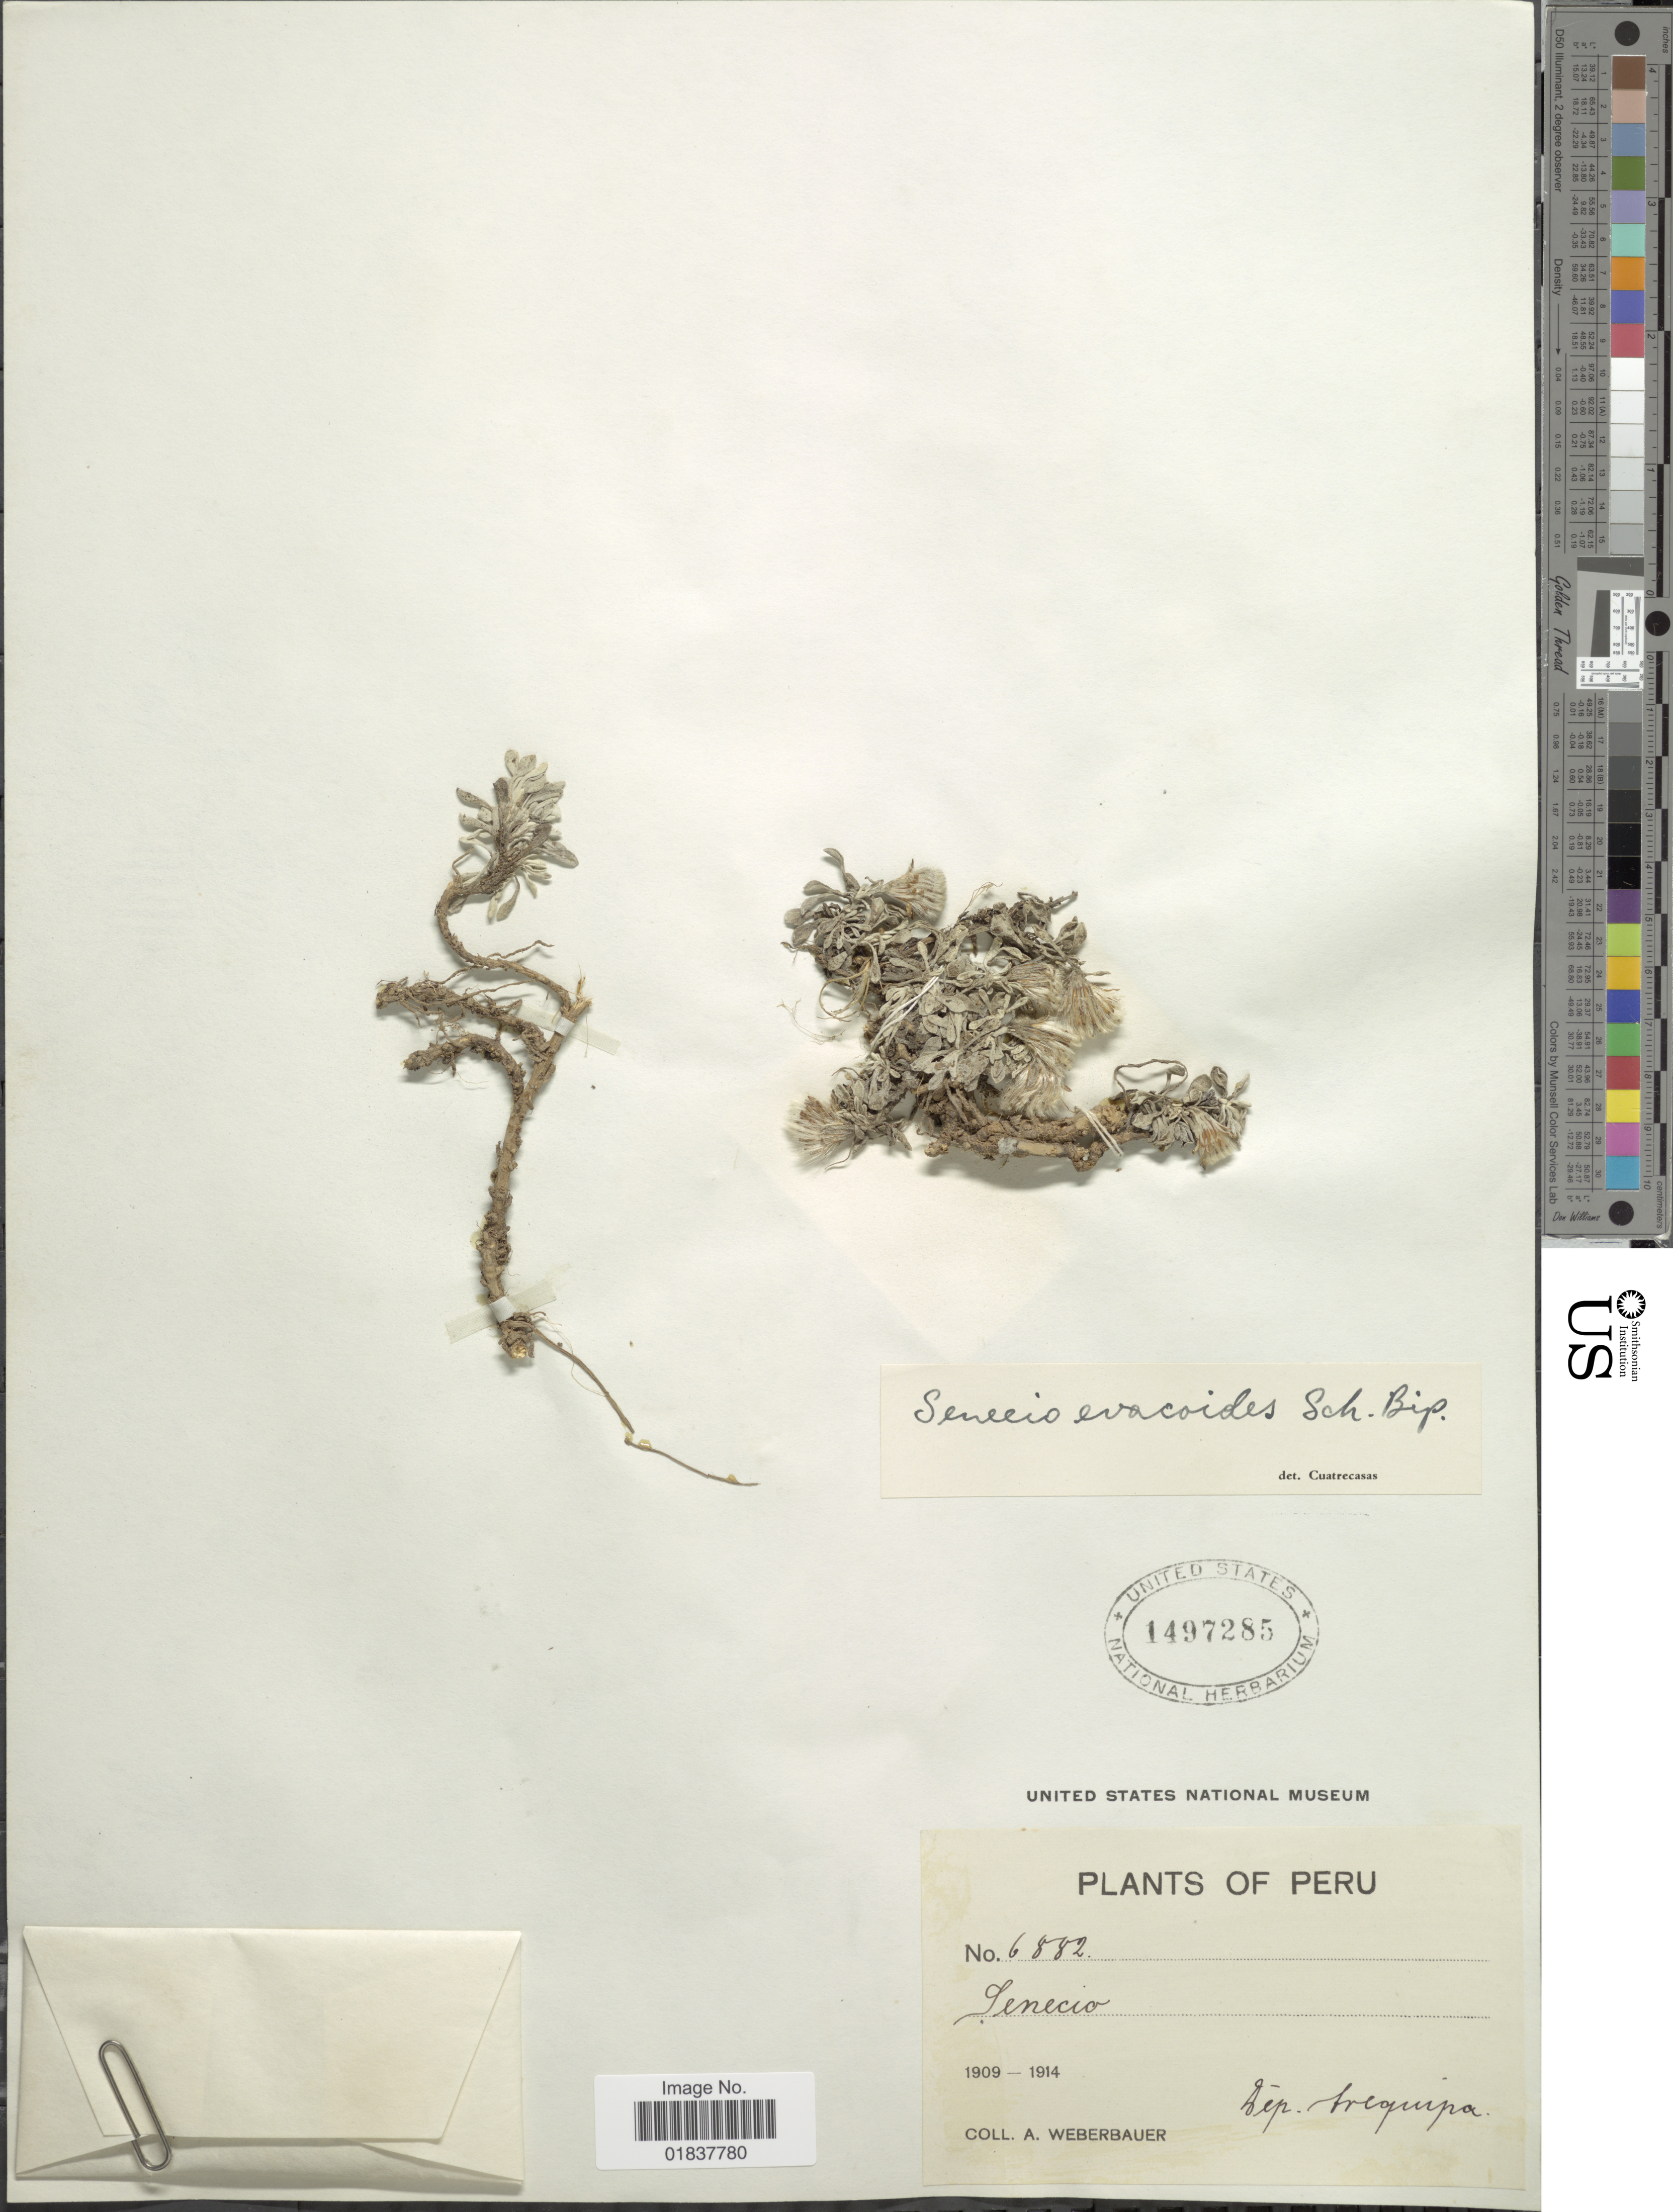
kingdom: Plantae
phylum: Tracheophyta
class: Magnoliopsida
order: Asterales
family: Asteraceae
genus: Senecio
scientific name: Senecio evacoides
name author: Sch. Bip.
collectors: A. Weberbauer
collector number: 6882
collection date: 1909/1914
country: Peru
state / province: Arequipa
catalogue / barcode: US 1497285